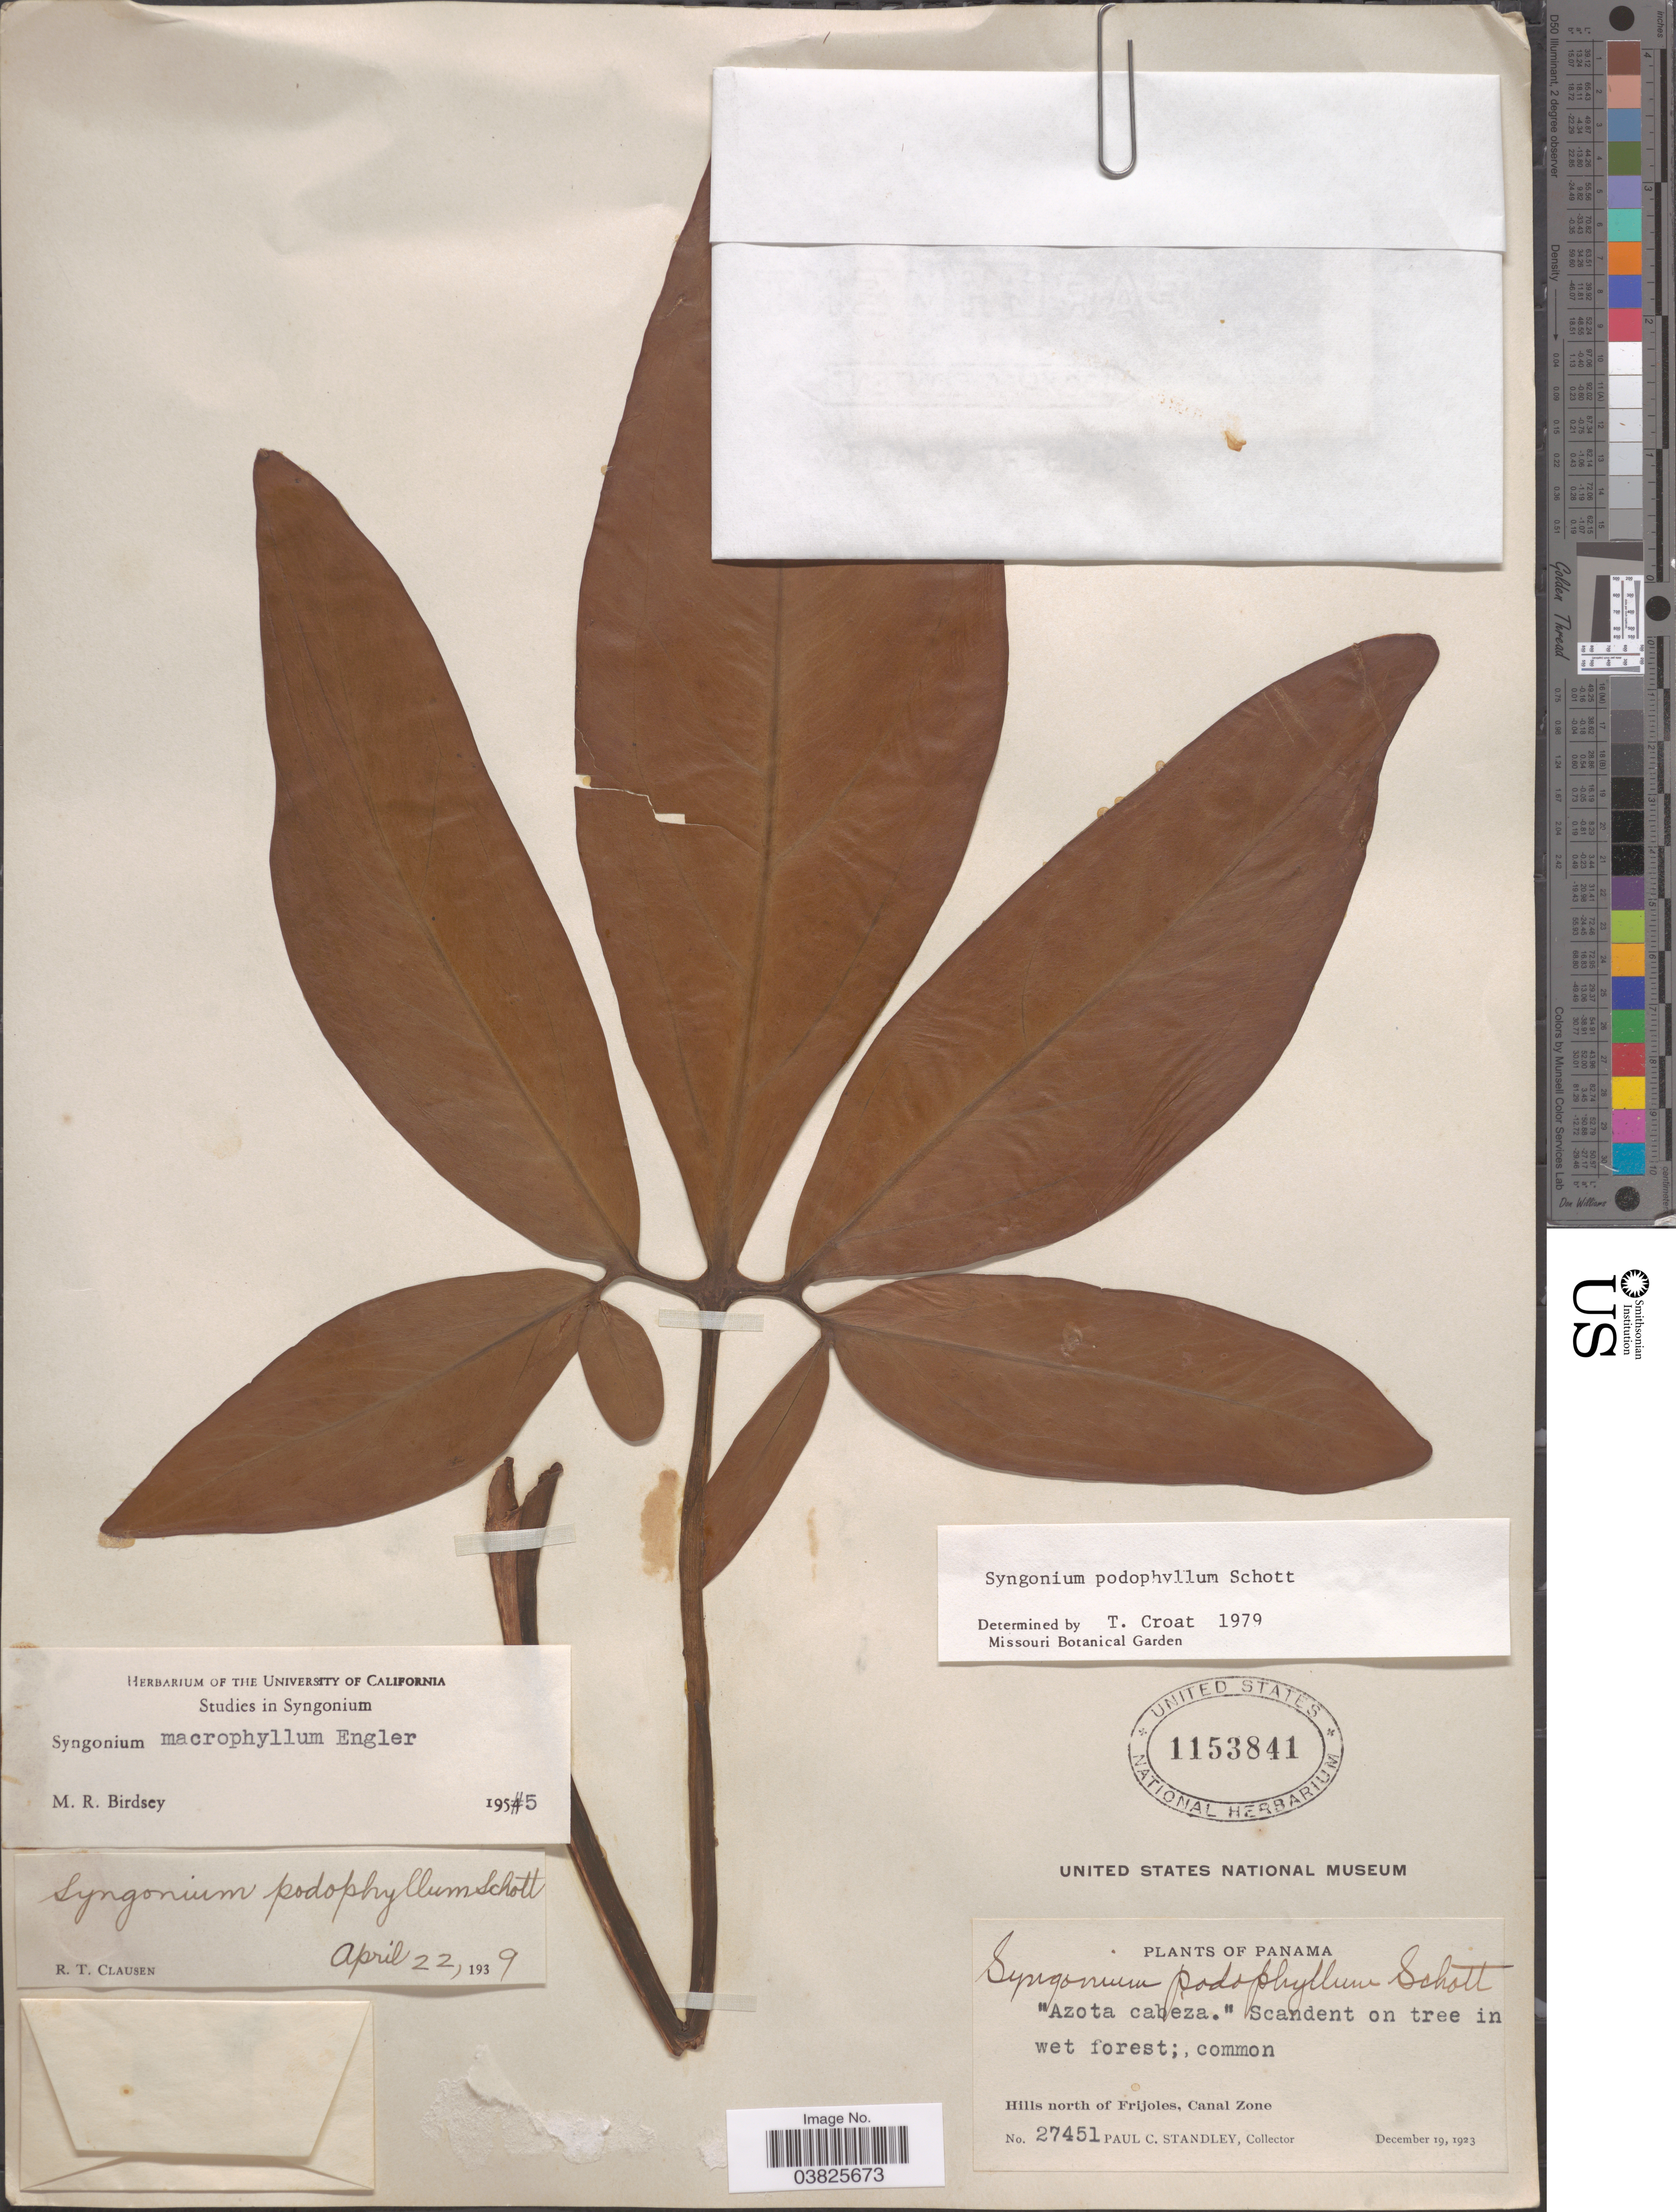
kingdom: Plantae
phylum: Tracheophyta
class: Liliopsida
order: Alismatales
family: Araceae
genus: Syngonium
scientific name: Syngonium podophyllum 'Lemon-Lime'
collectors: P. C. Standley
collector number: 27451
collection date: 1923-12-19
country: Panama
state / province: Colón / Panamá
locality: Hills north of Frijoles, Canal Zone.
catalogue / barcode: US 1153841